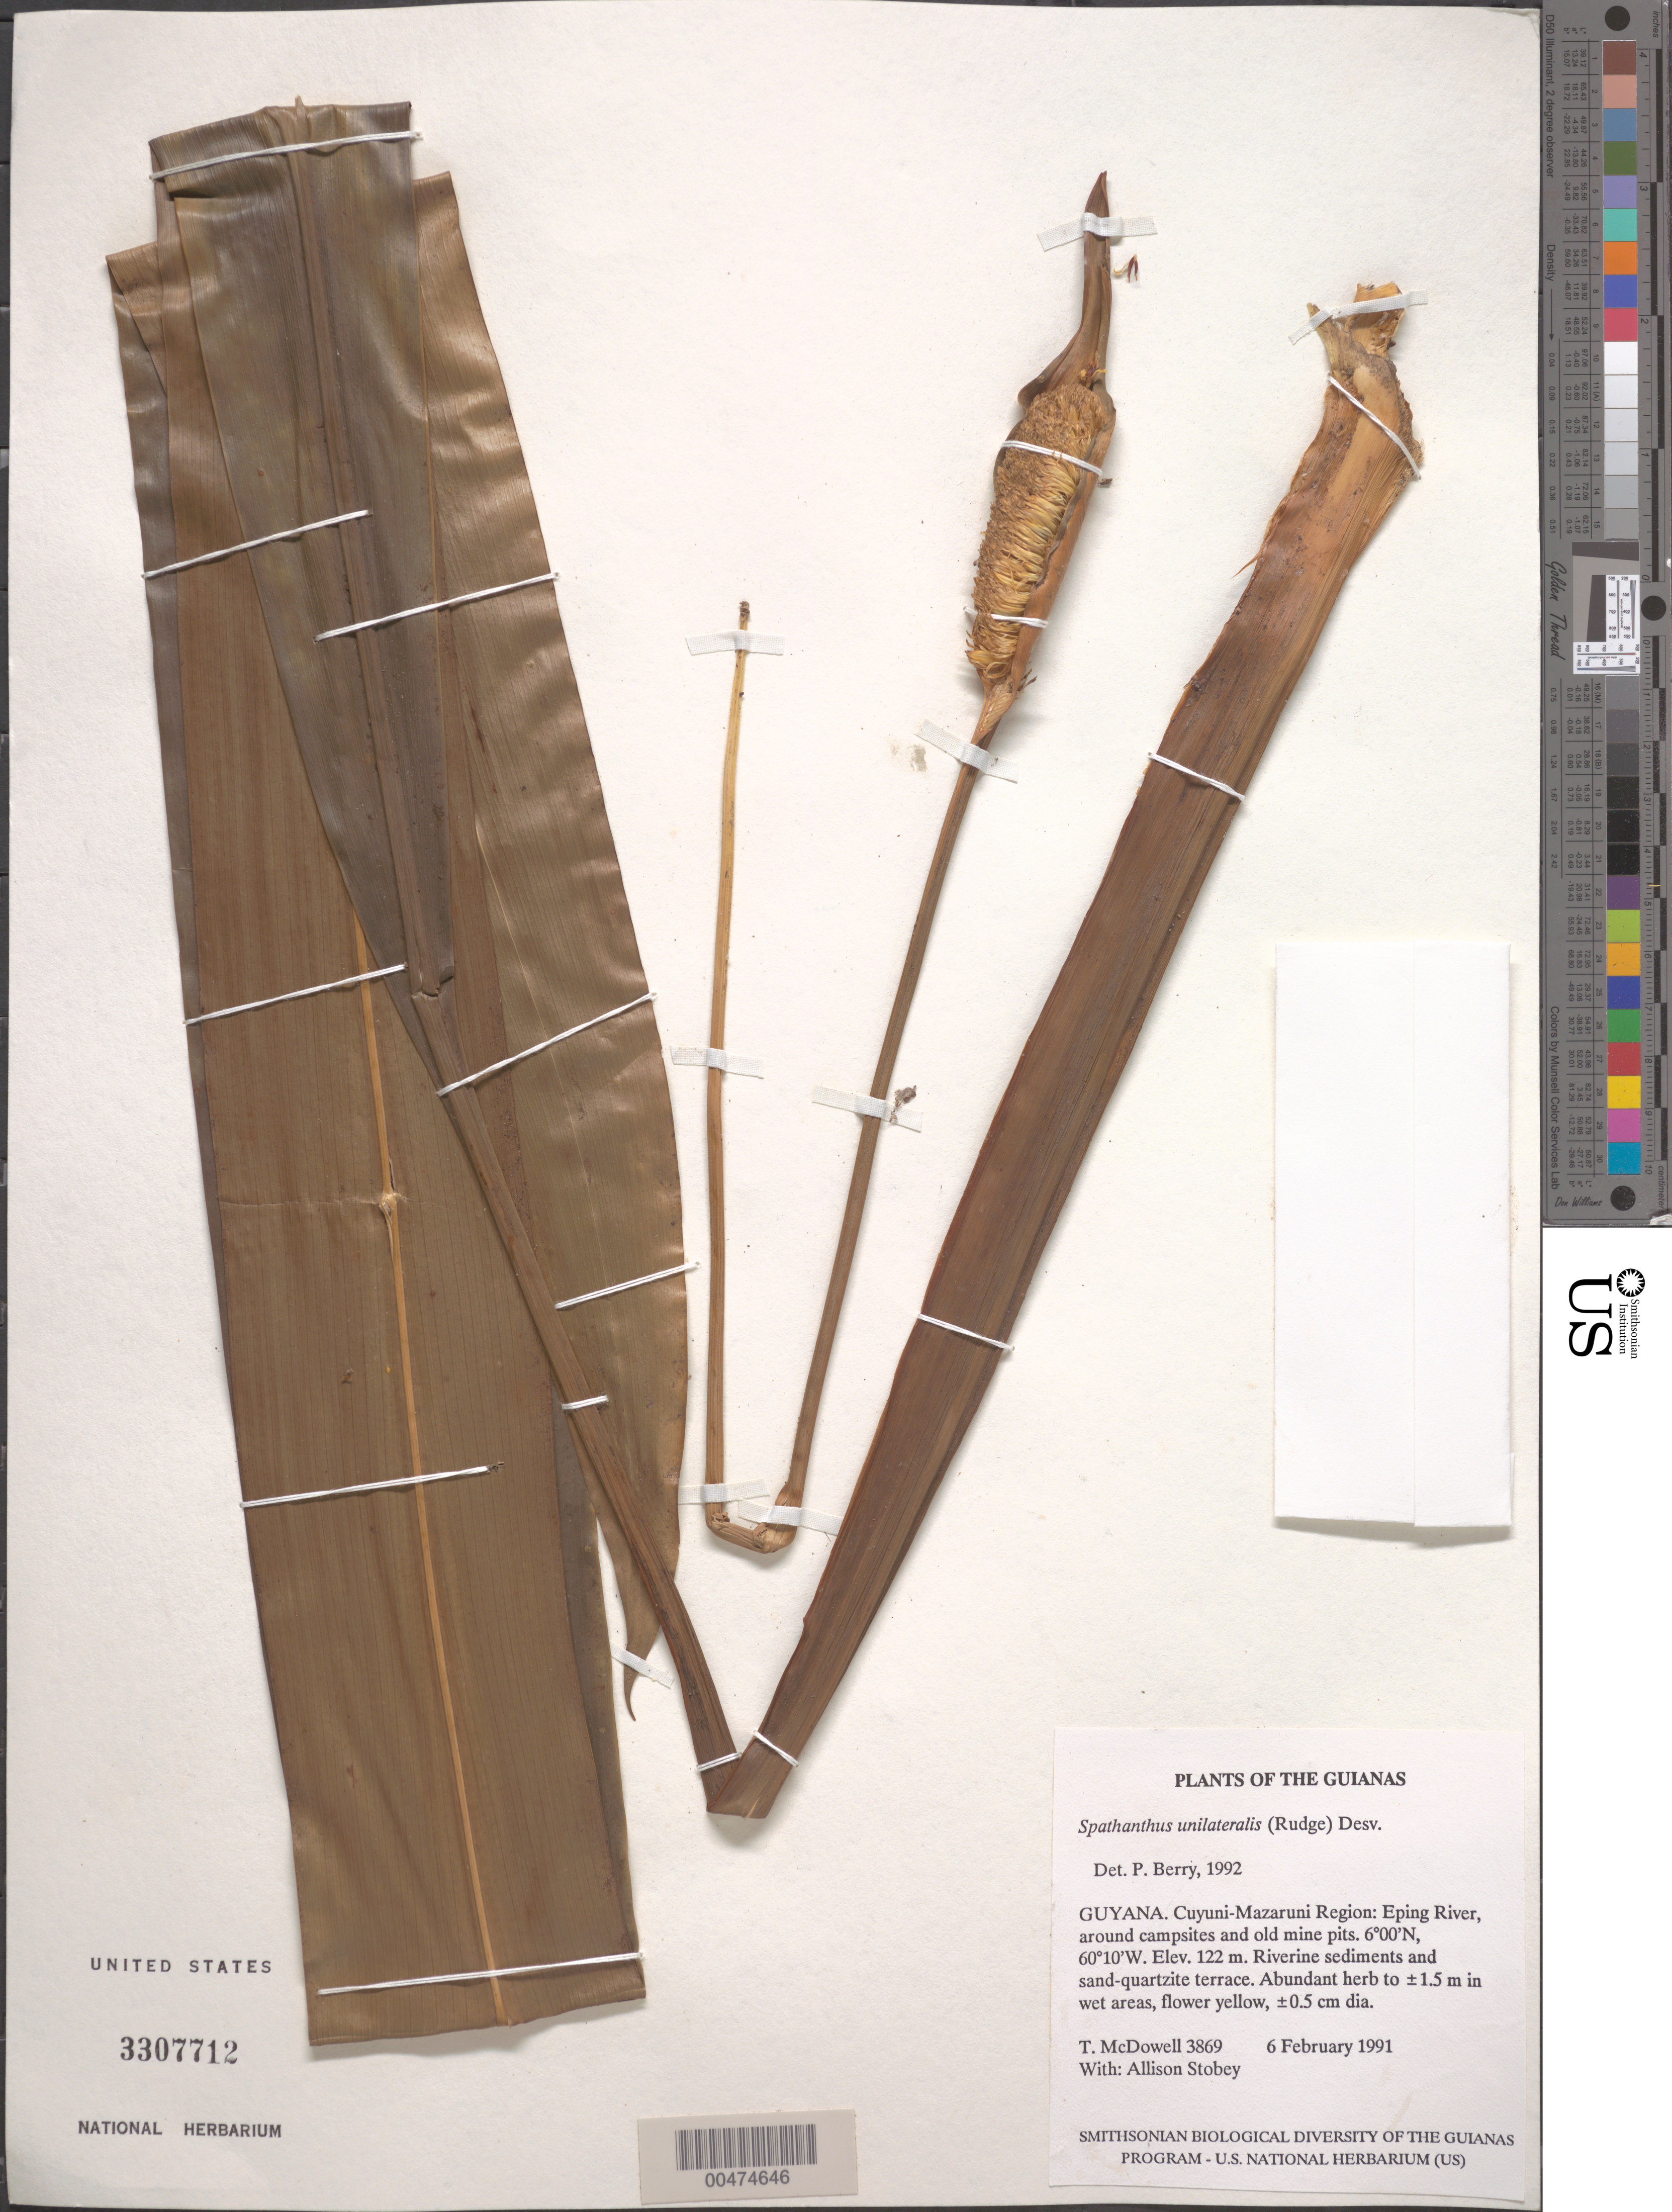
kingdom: Plantae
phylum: Tracheophyta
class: Liliopsida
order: Poales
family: Rapateaceae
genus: Spathanthus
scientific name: Spathanthus unilateralis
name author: (Rudge) Desv.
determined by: Berry, P. E., (WIS), University of Wisconsin - Madison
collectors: T. McDowell & A. Stobey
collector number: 3869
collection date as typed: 6 February 1991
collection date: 1991-02-06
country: Guyana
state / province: Cuyuni-Mazaruni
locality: Eping River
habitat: Around campsites and old mine pits. Riverine sediments and sand-quartzite terrace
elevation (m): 122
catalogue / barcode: US 3307712